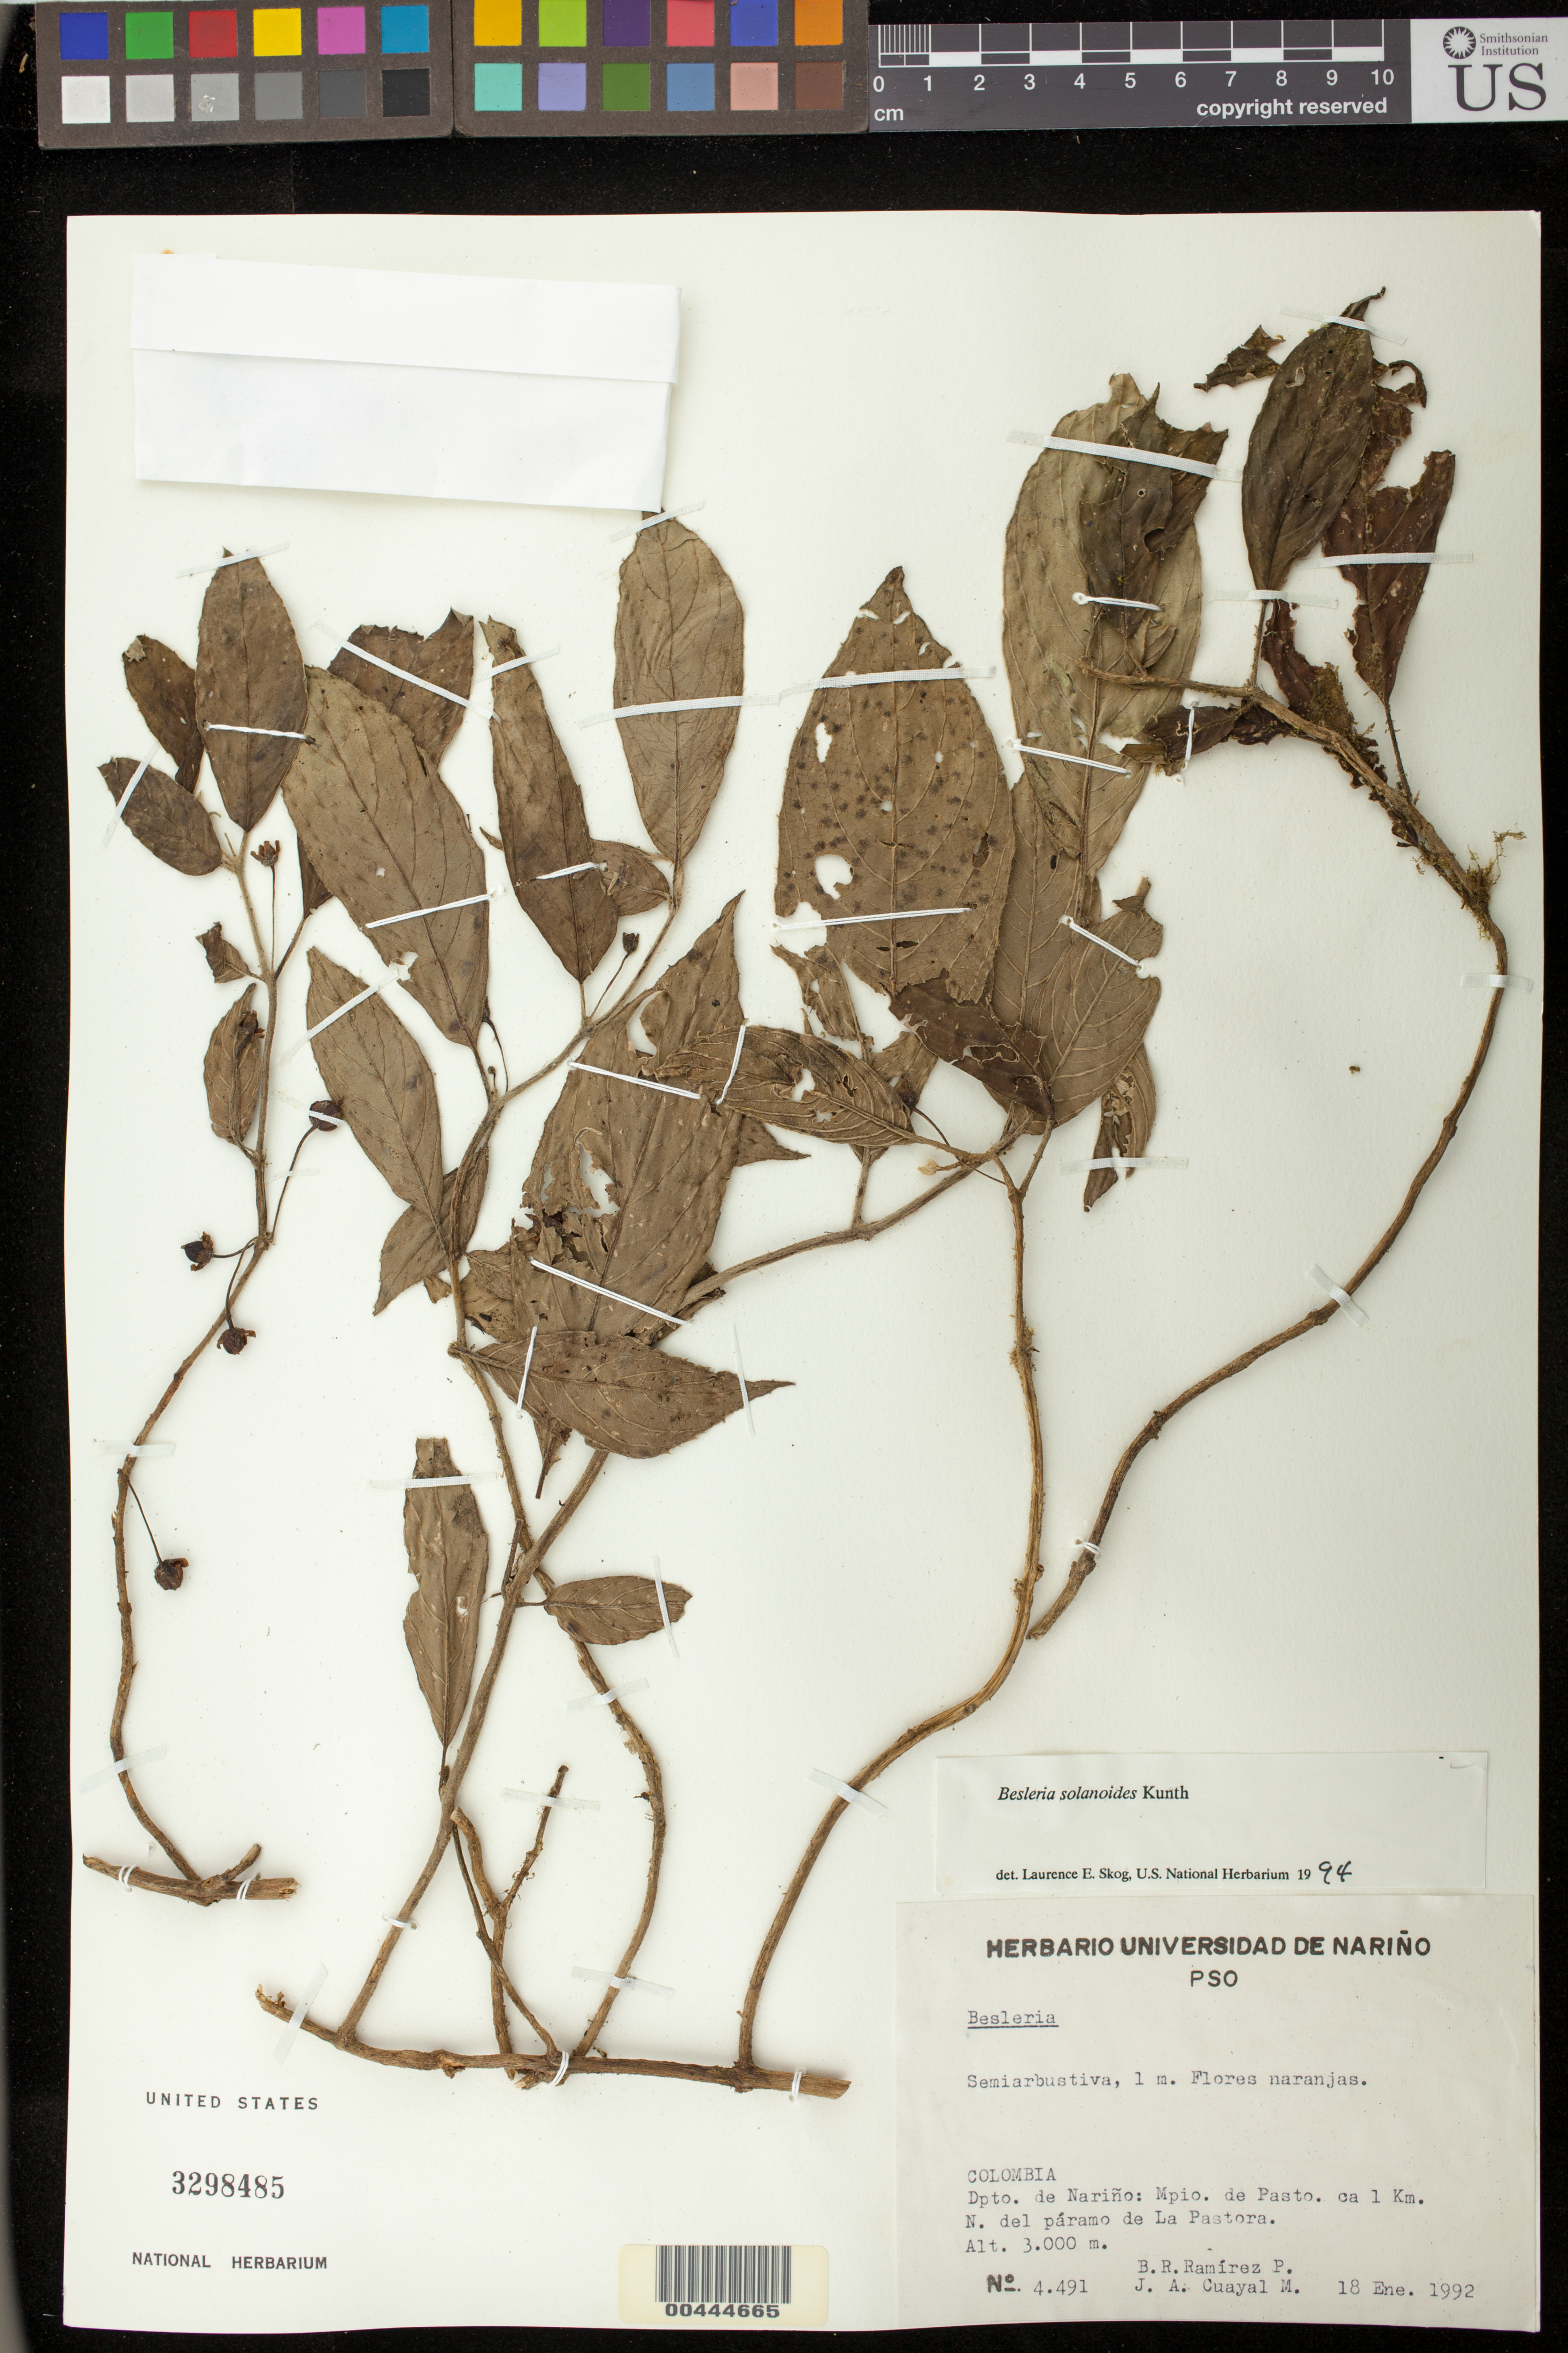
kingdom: Plantae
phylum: Tracheophyta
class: Magnoliopsida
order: Lamiales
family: Gesneriaceae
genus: Besleria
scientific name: Besleria solanoides var. solanoides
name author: Kunth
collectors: B. R. Ramirez P. & J. Cuayal M.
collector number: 4491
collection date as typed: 18 Jan 1992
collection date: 1992-01-18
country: Colombia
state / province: Nariño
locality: Pasto mun., N. del paramo de la pastora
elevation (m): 150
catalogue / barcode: US 3298485